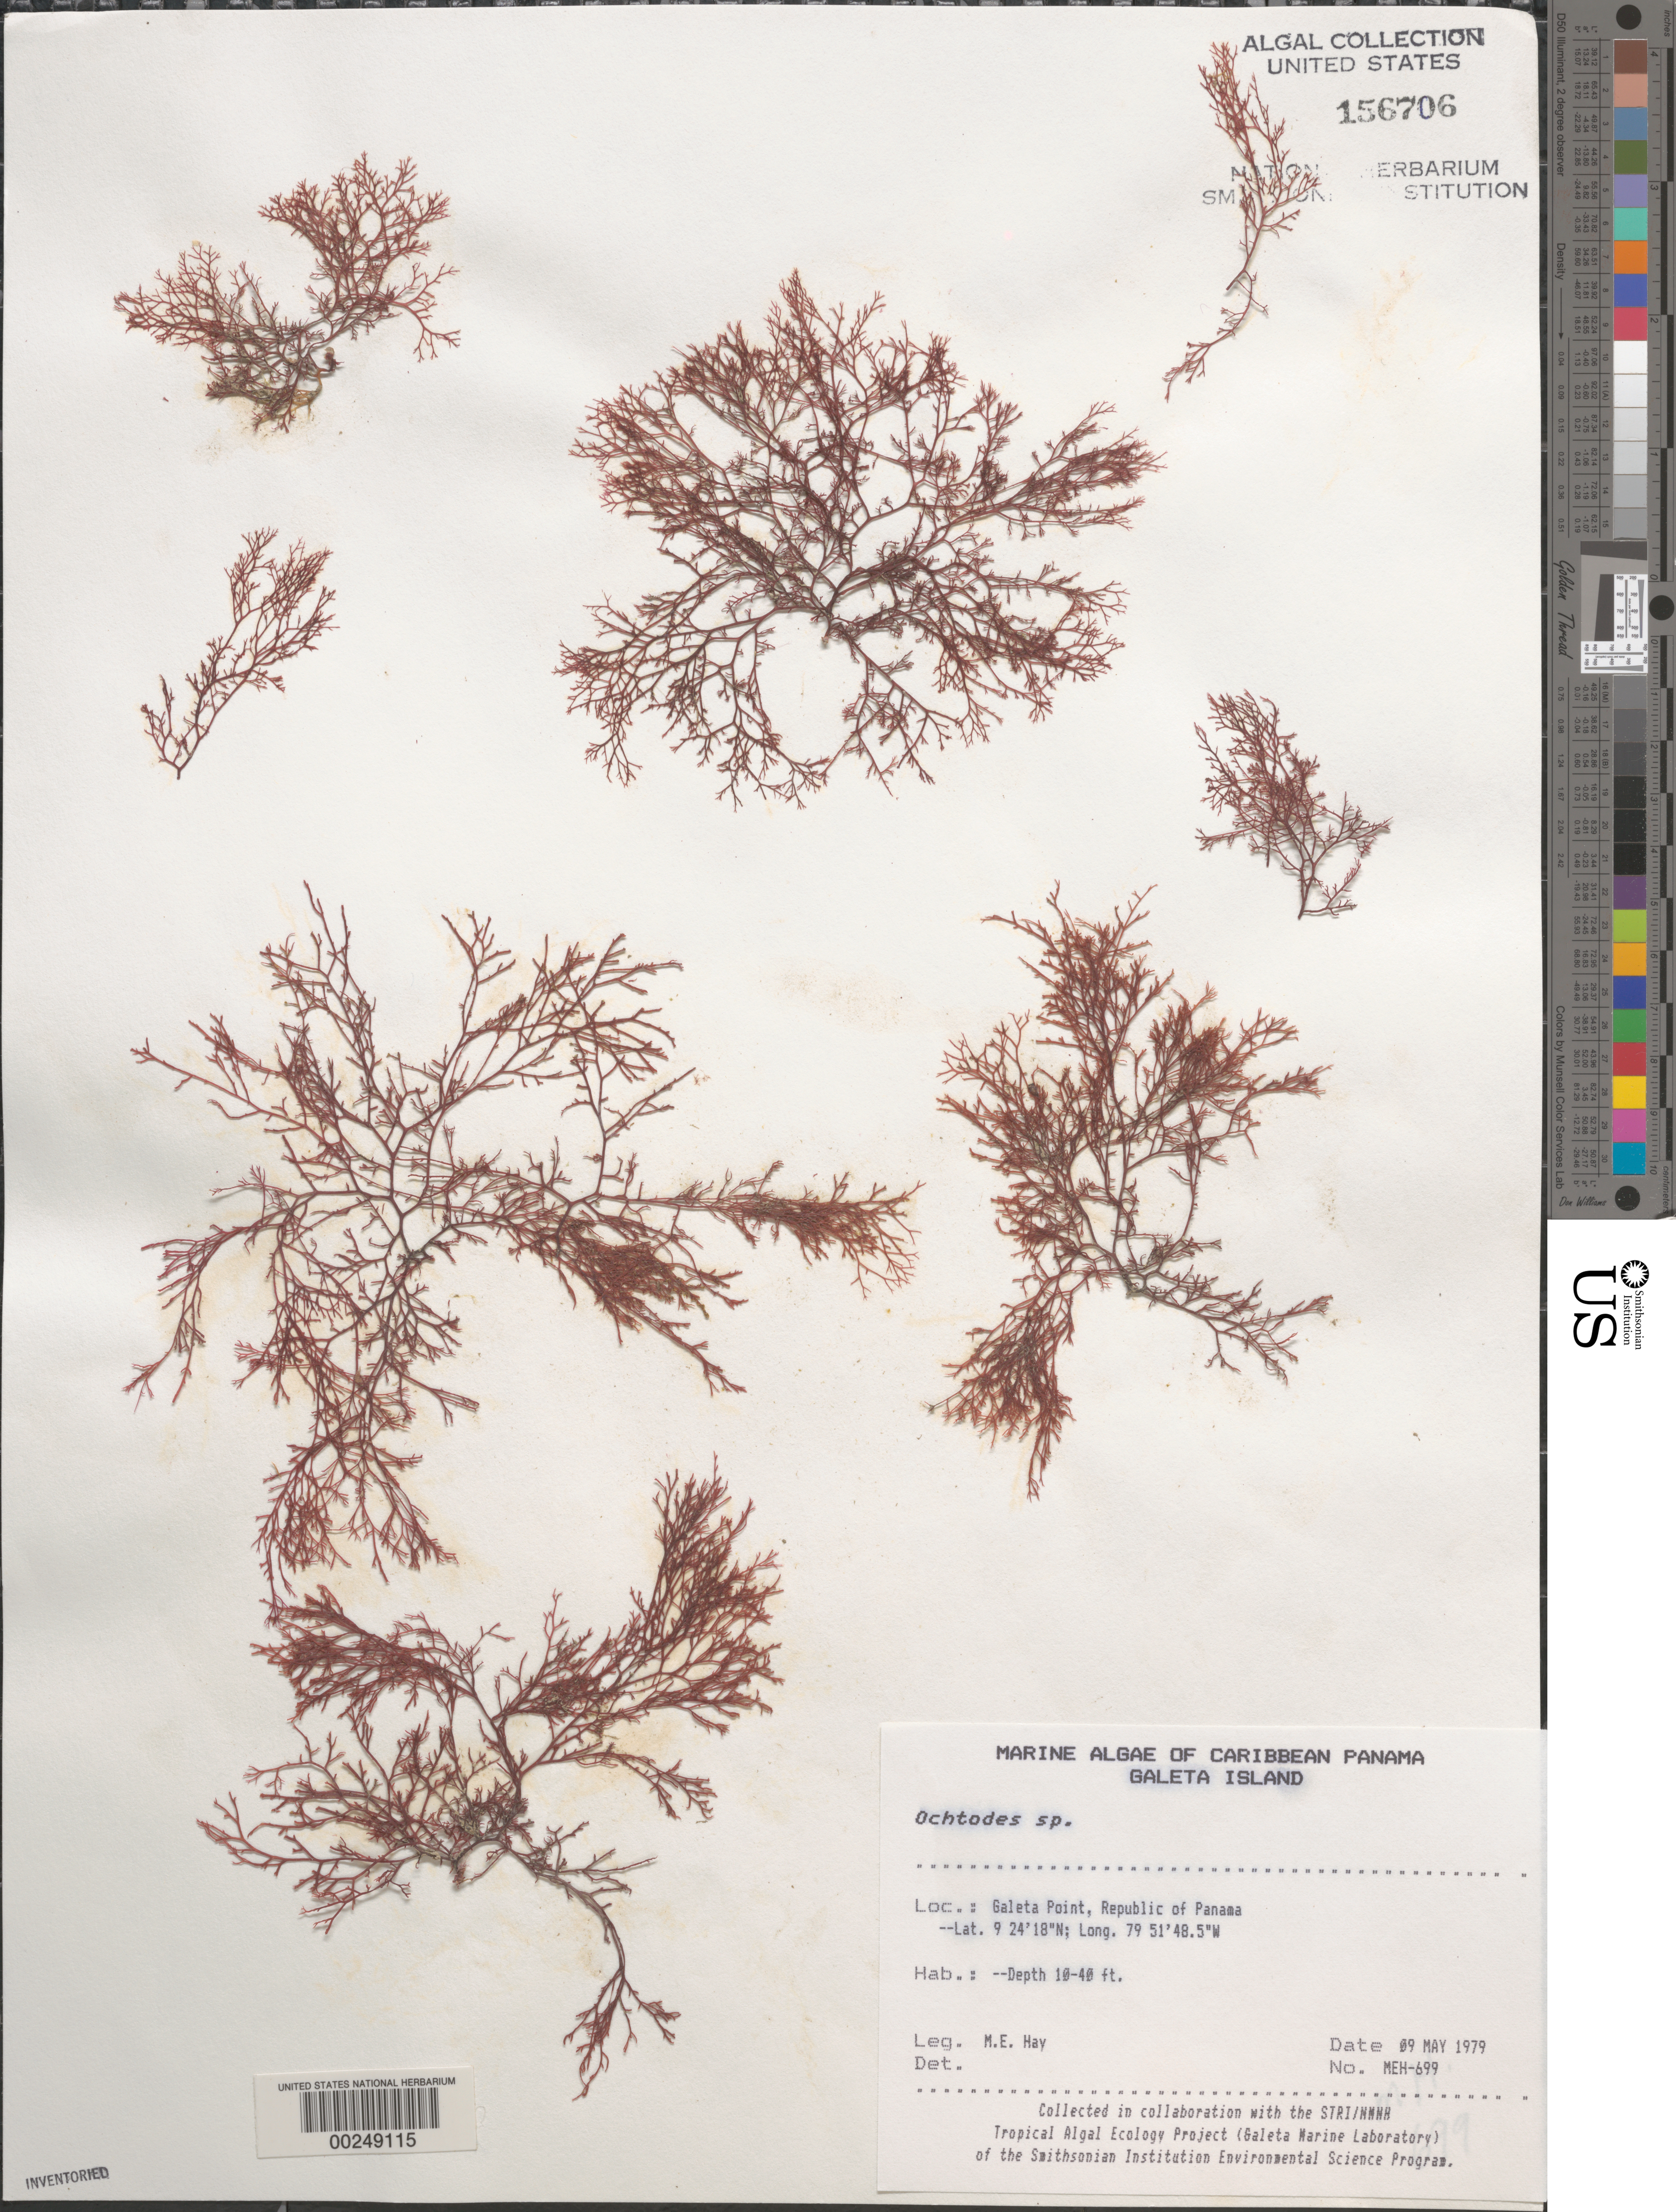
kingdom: Plantae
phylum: Rhodophyta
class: Florideophyceae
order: Gigartinales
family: Rhizophyllidaceae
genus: Ochtodes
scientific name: Ochtodes sp.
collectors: M. E. Hay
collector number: MEH-699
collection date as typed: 09 May 1979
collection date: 1979-05-09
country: Panama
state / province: Colón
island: Galeta Island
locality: Galeta Point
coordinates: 9 24' 18" N, 79 51' 48.5" W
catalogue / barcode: US 156706